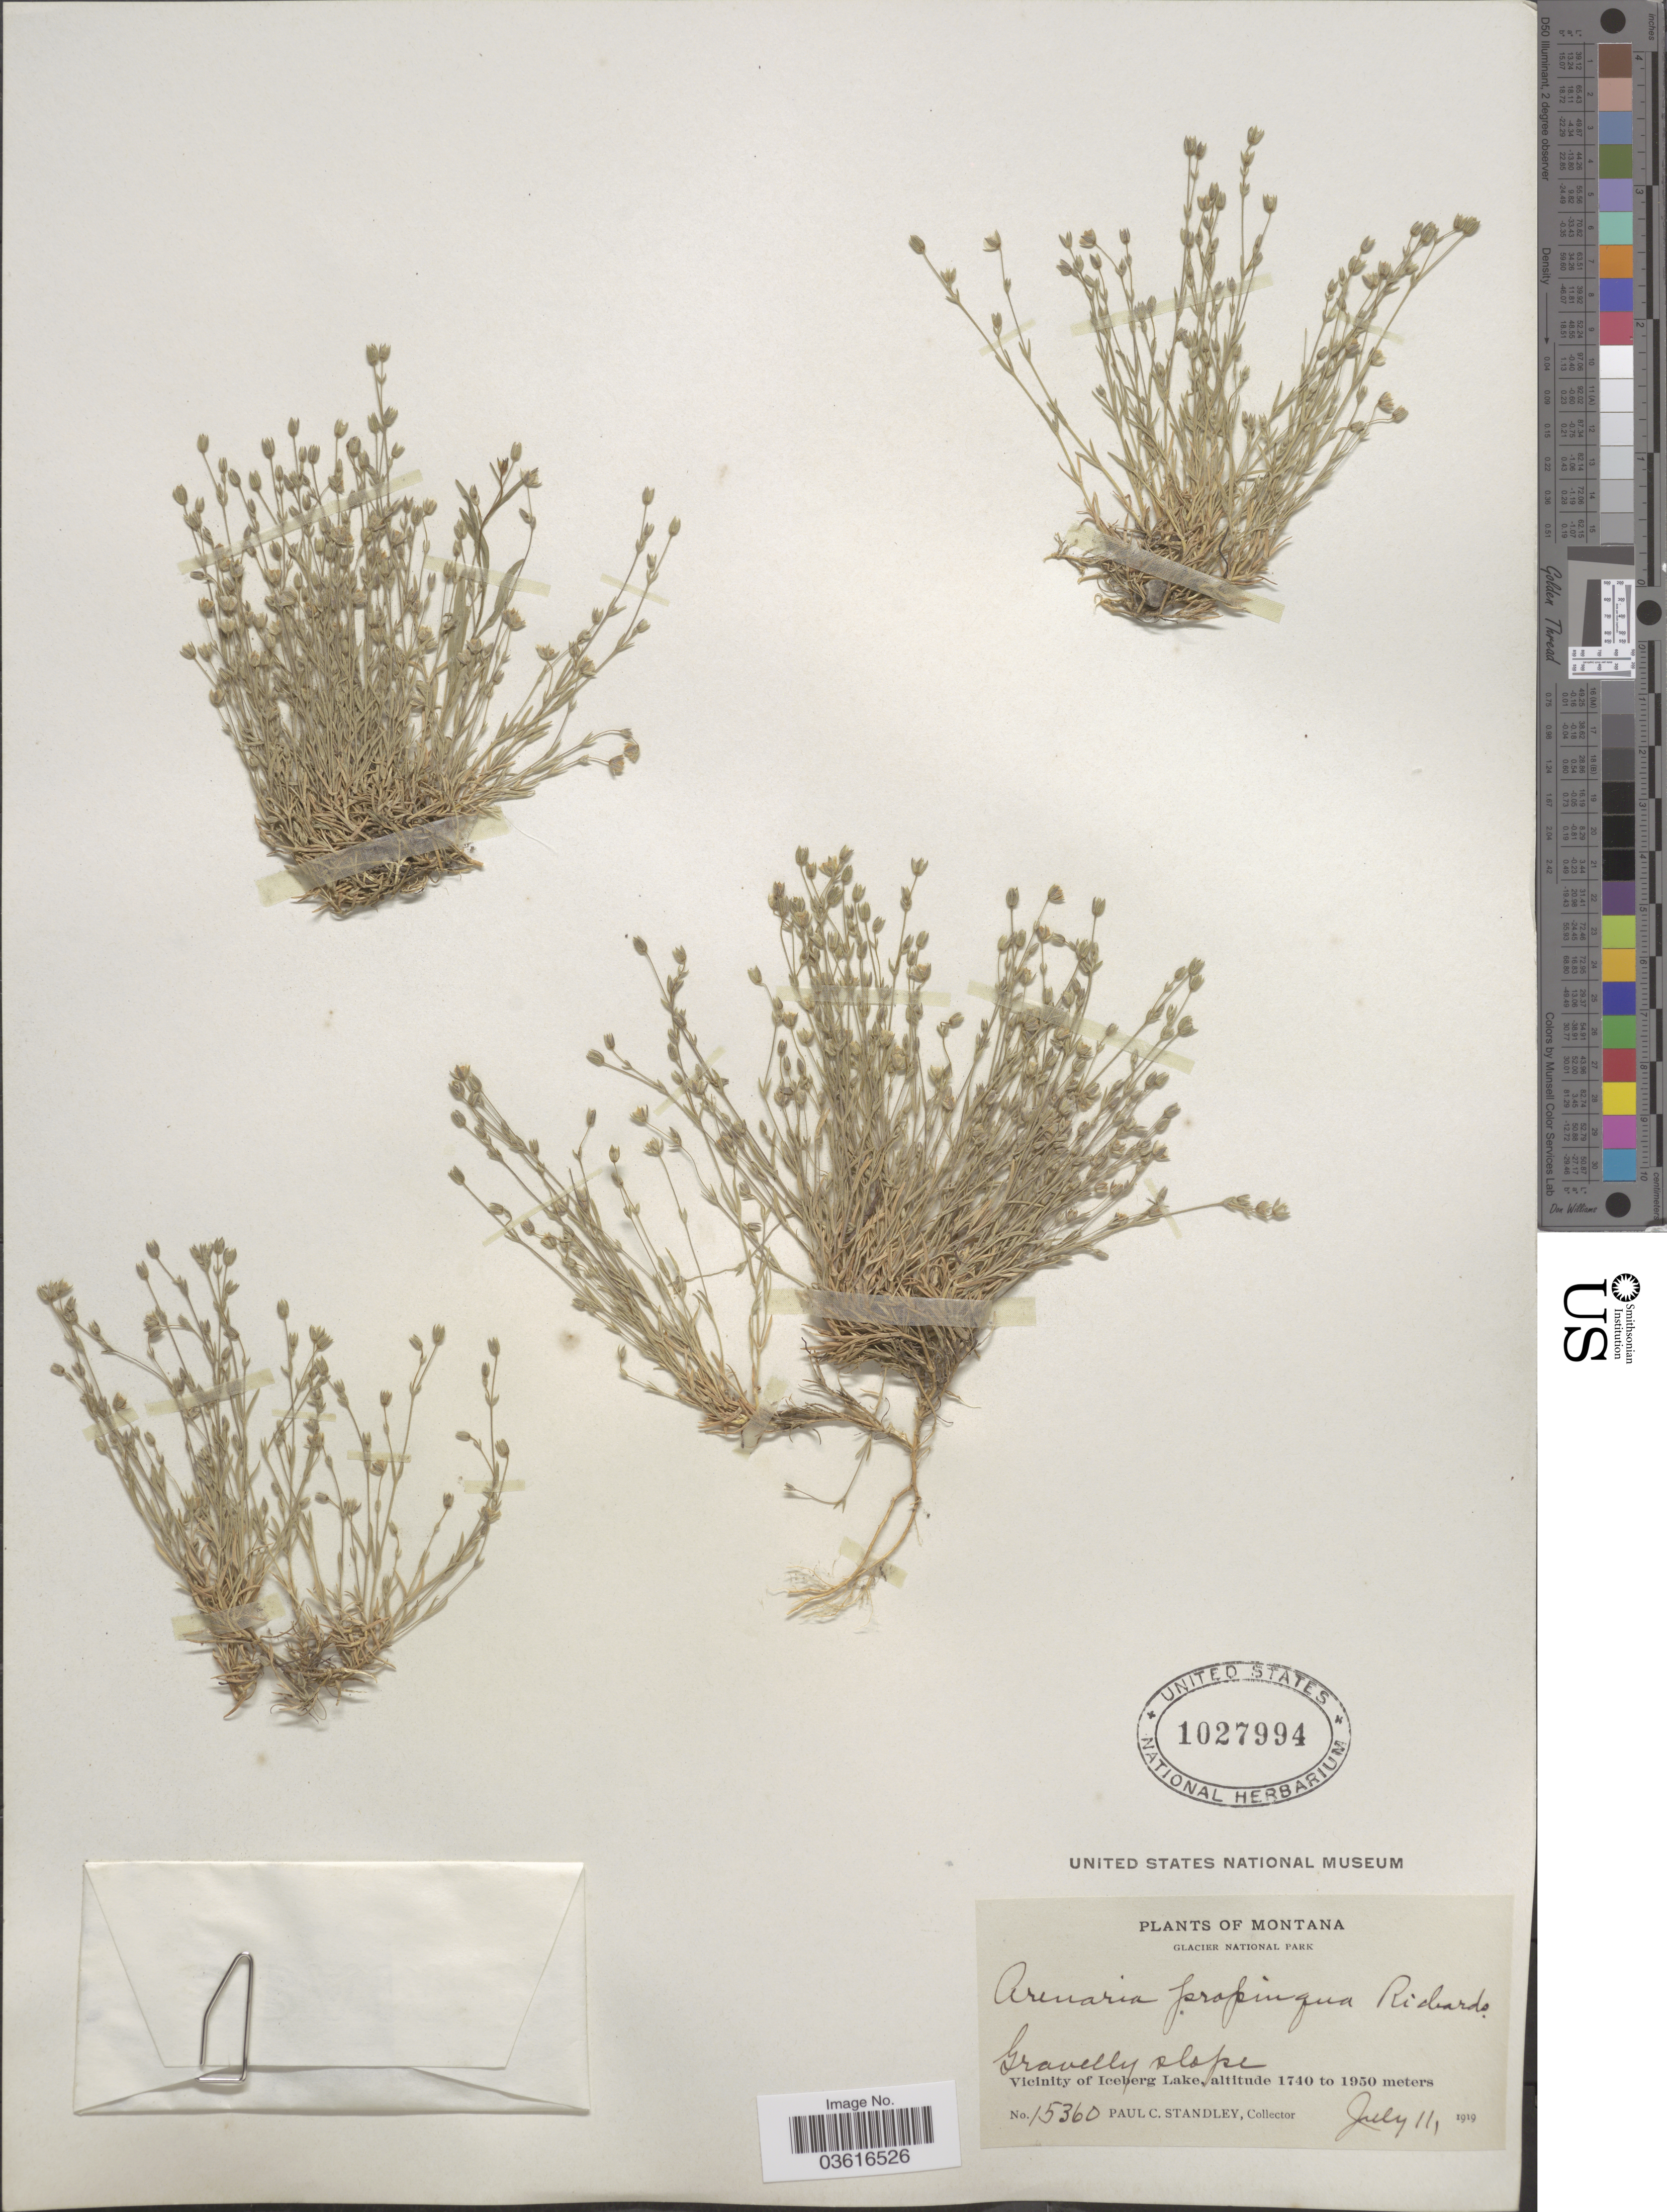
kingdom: Plantae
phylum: Tracheophyta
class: Magnoliopsida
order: Caryophyllales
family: Caryophyllaceae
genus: Minuartia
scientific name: Minuartia propinqua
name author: (Richardson) House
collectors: P. C. Standley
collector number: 15360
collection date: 1919-07-11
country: United States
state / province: Montana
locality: Glacier National Park. Gravelly slope. Vicinity of Iceberg Lake.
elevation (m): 1740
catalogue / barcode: US 1027994